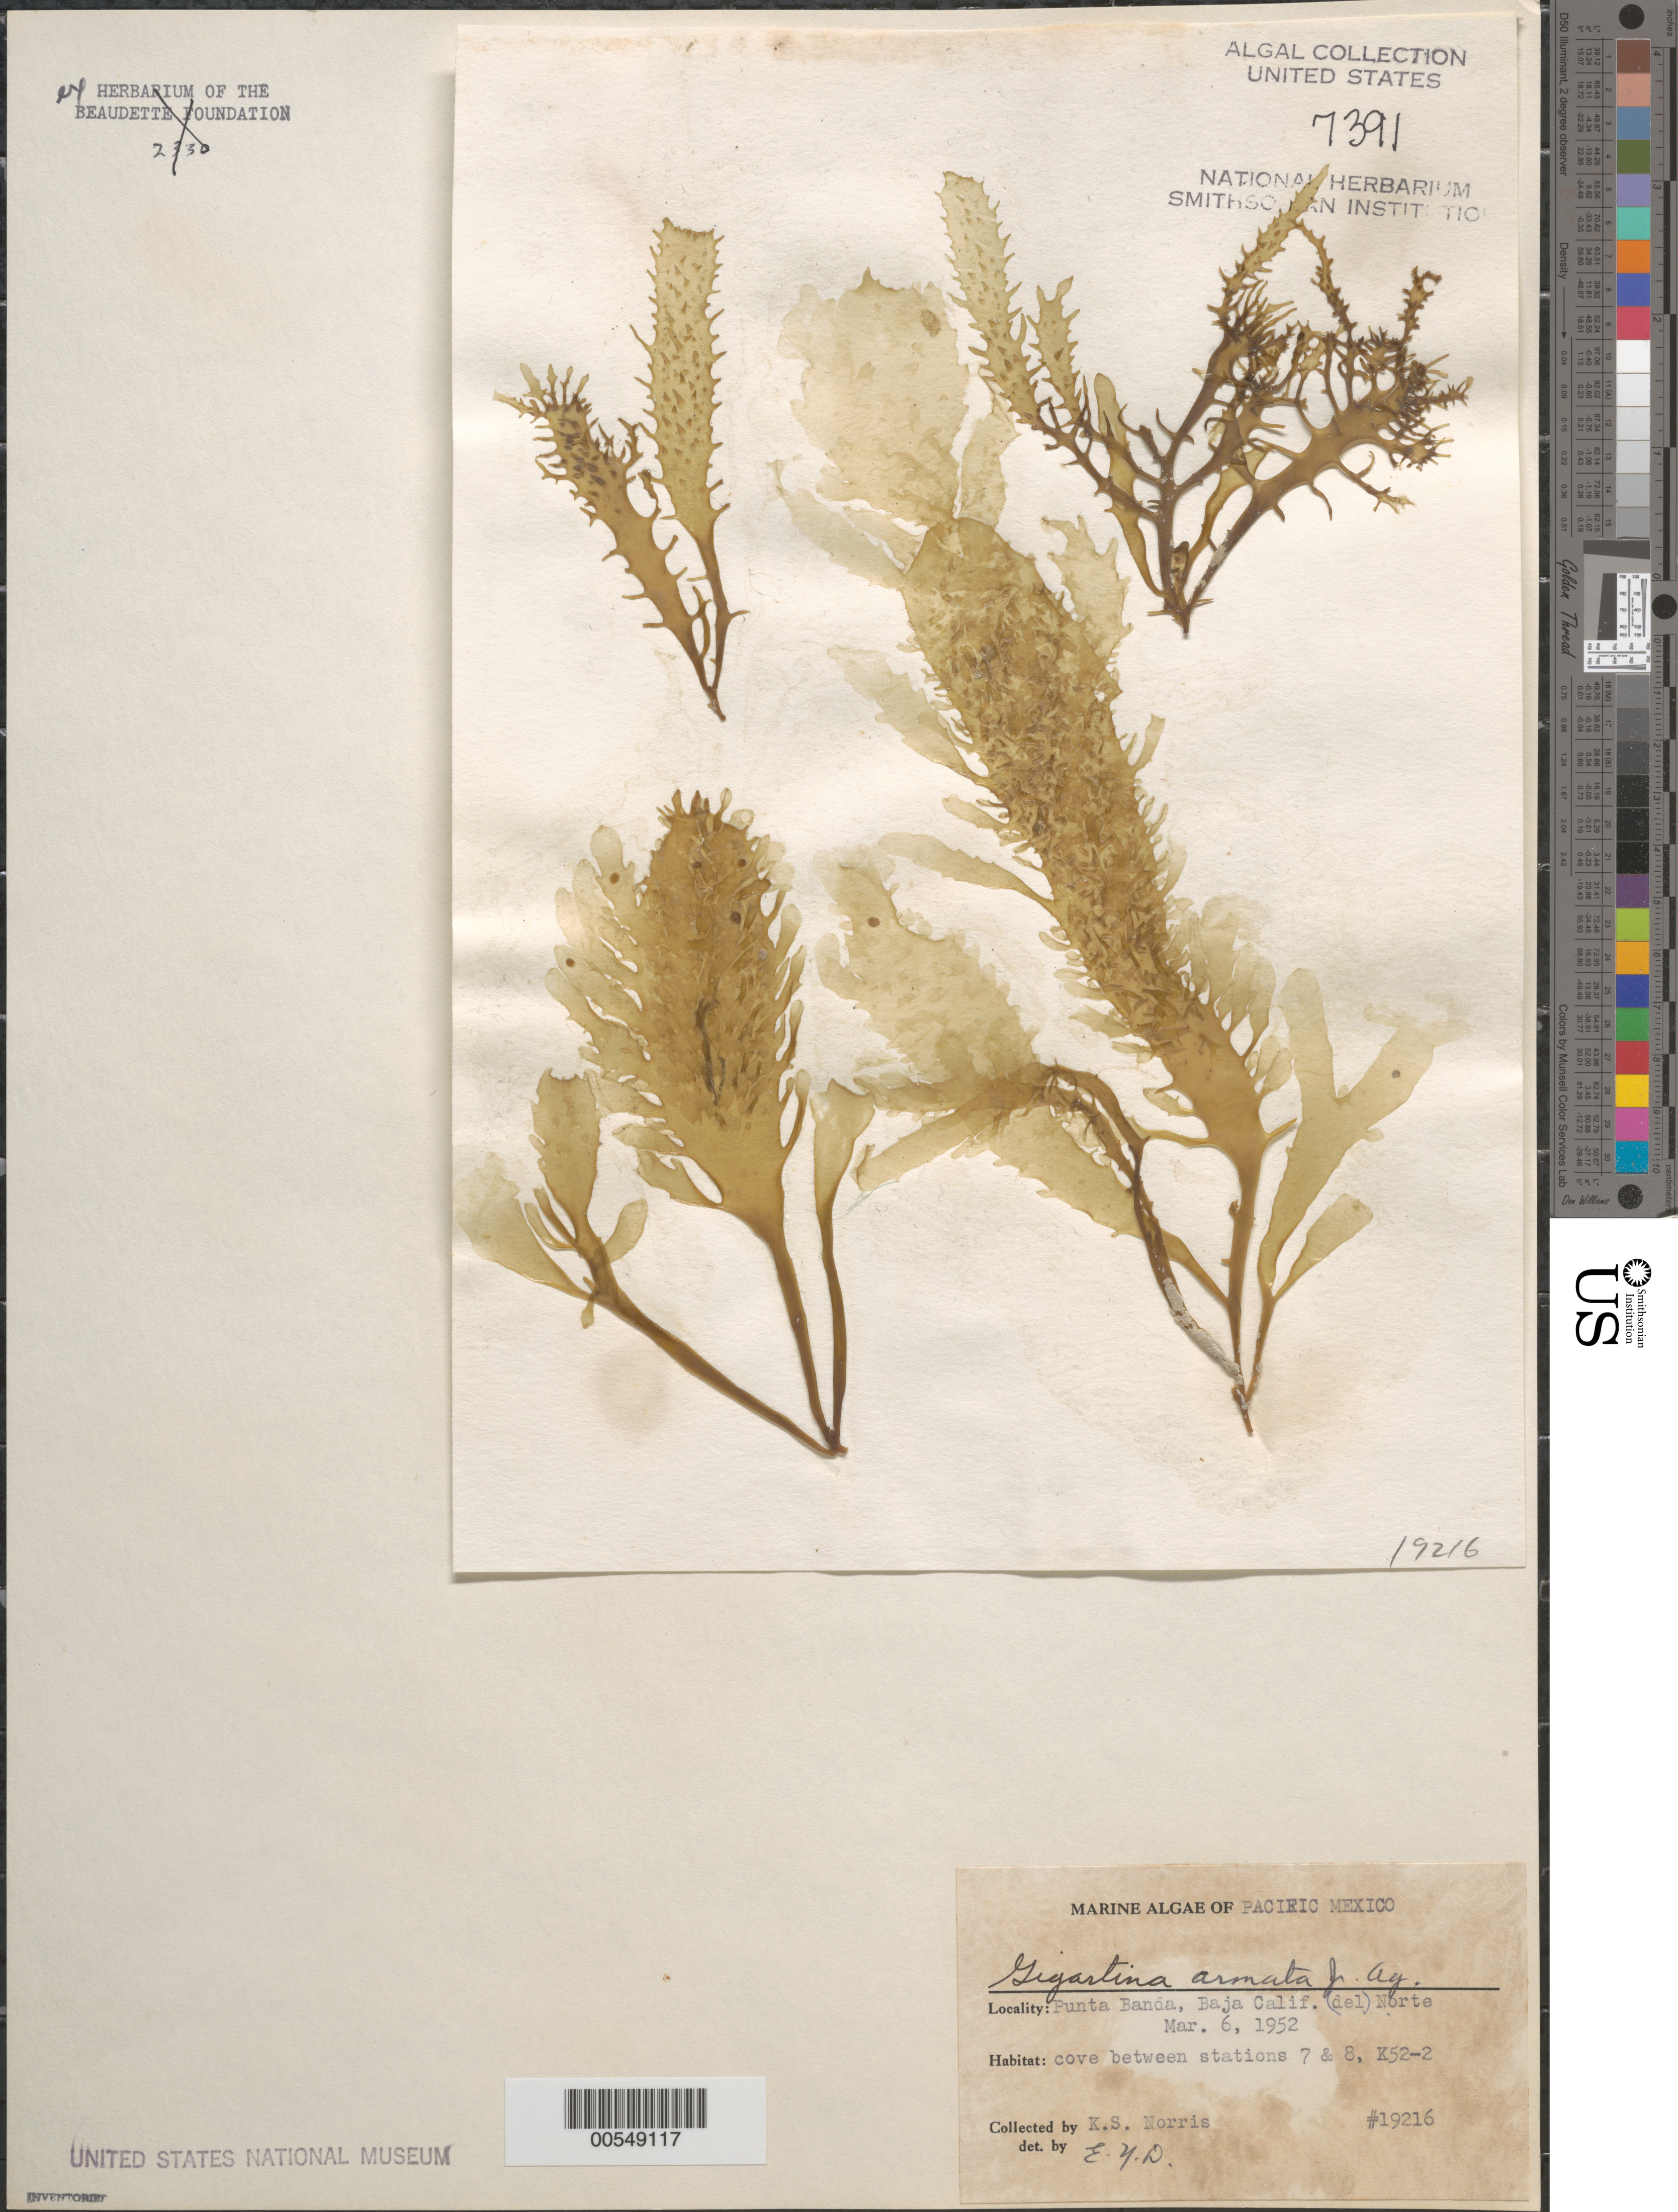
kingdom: Plantae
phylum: Rhodophyta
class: Florideophyceae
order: Gigartinales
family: Gigartinaceae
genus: Chondracanthus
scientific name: Chondracanthus spinosus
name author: (Kütz.) Guiry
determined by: Algae name updating Project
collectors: K. S. Norris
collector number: EYD 19216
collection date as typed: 06 Mar 1952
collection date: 1952-03-06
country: Mexico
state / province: Baja California Norte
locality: Punta Banda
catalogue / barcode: US 7391